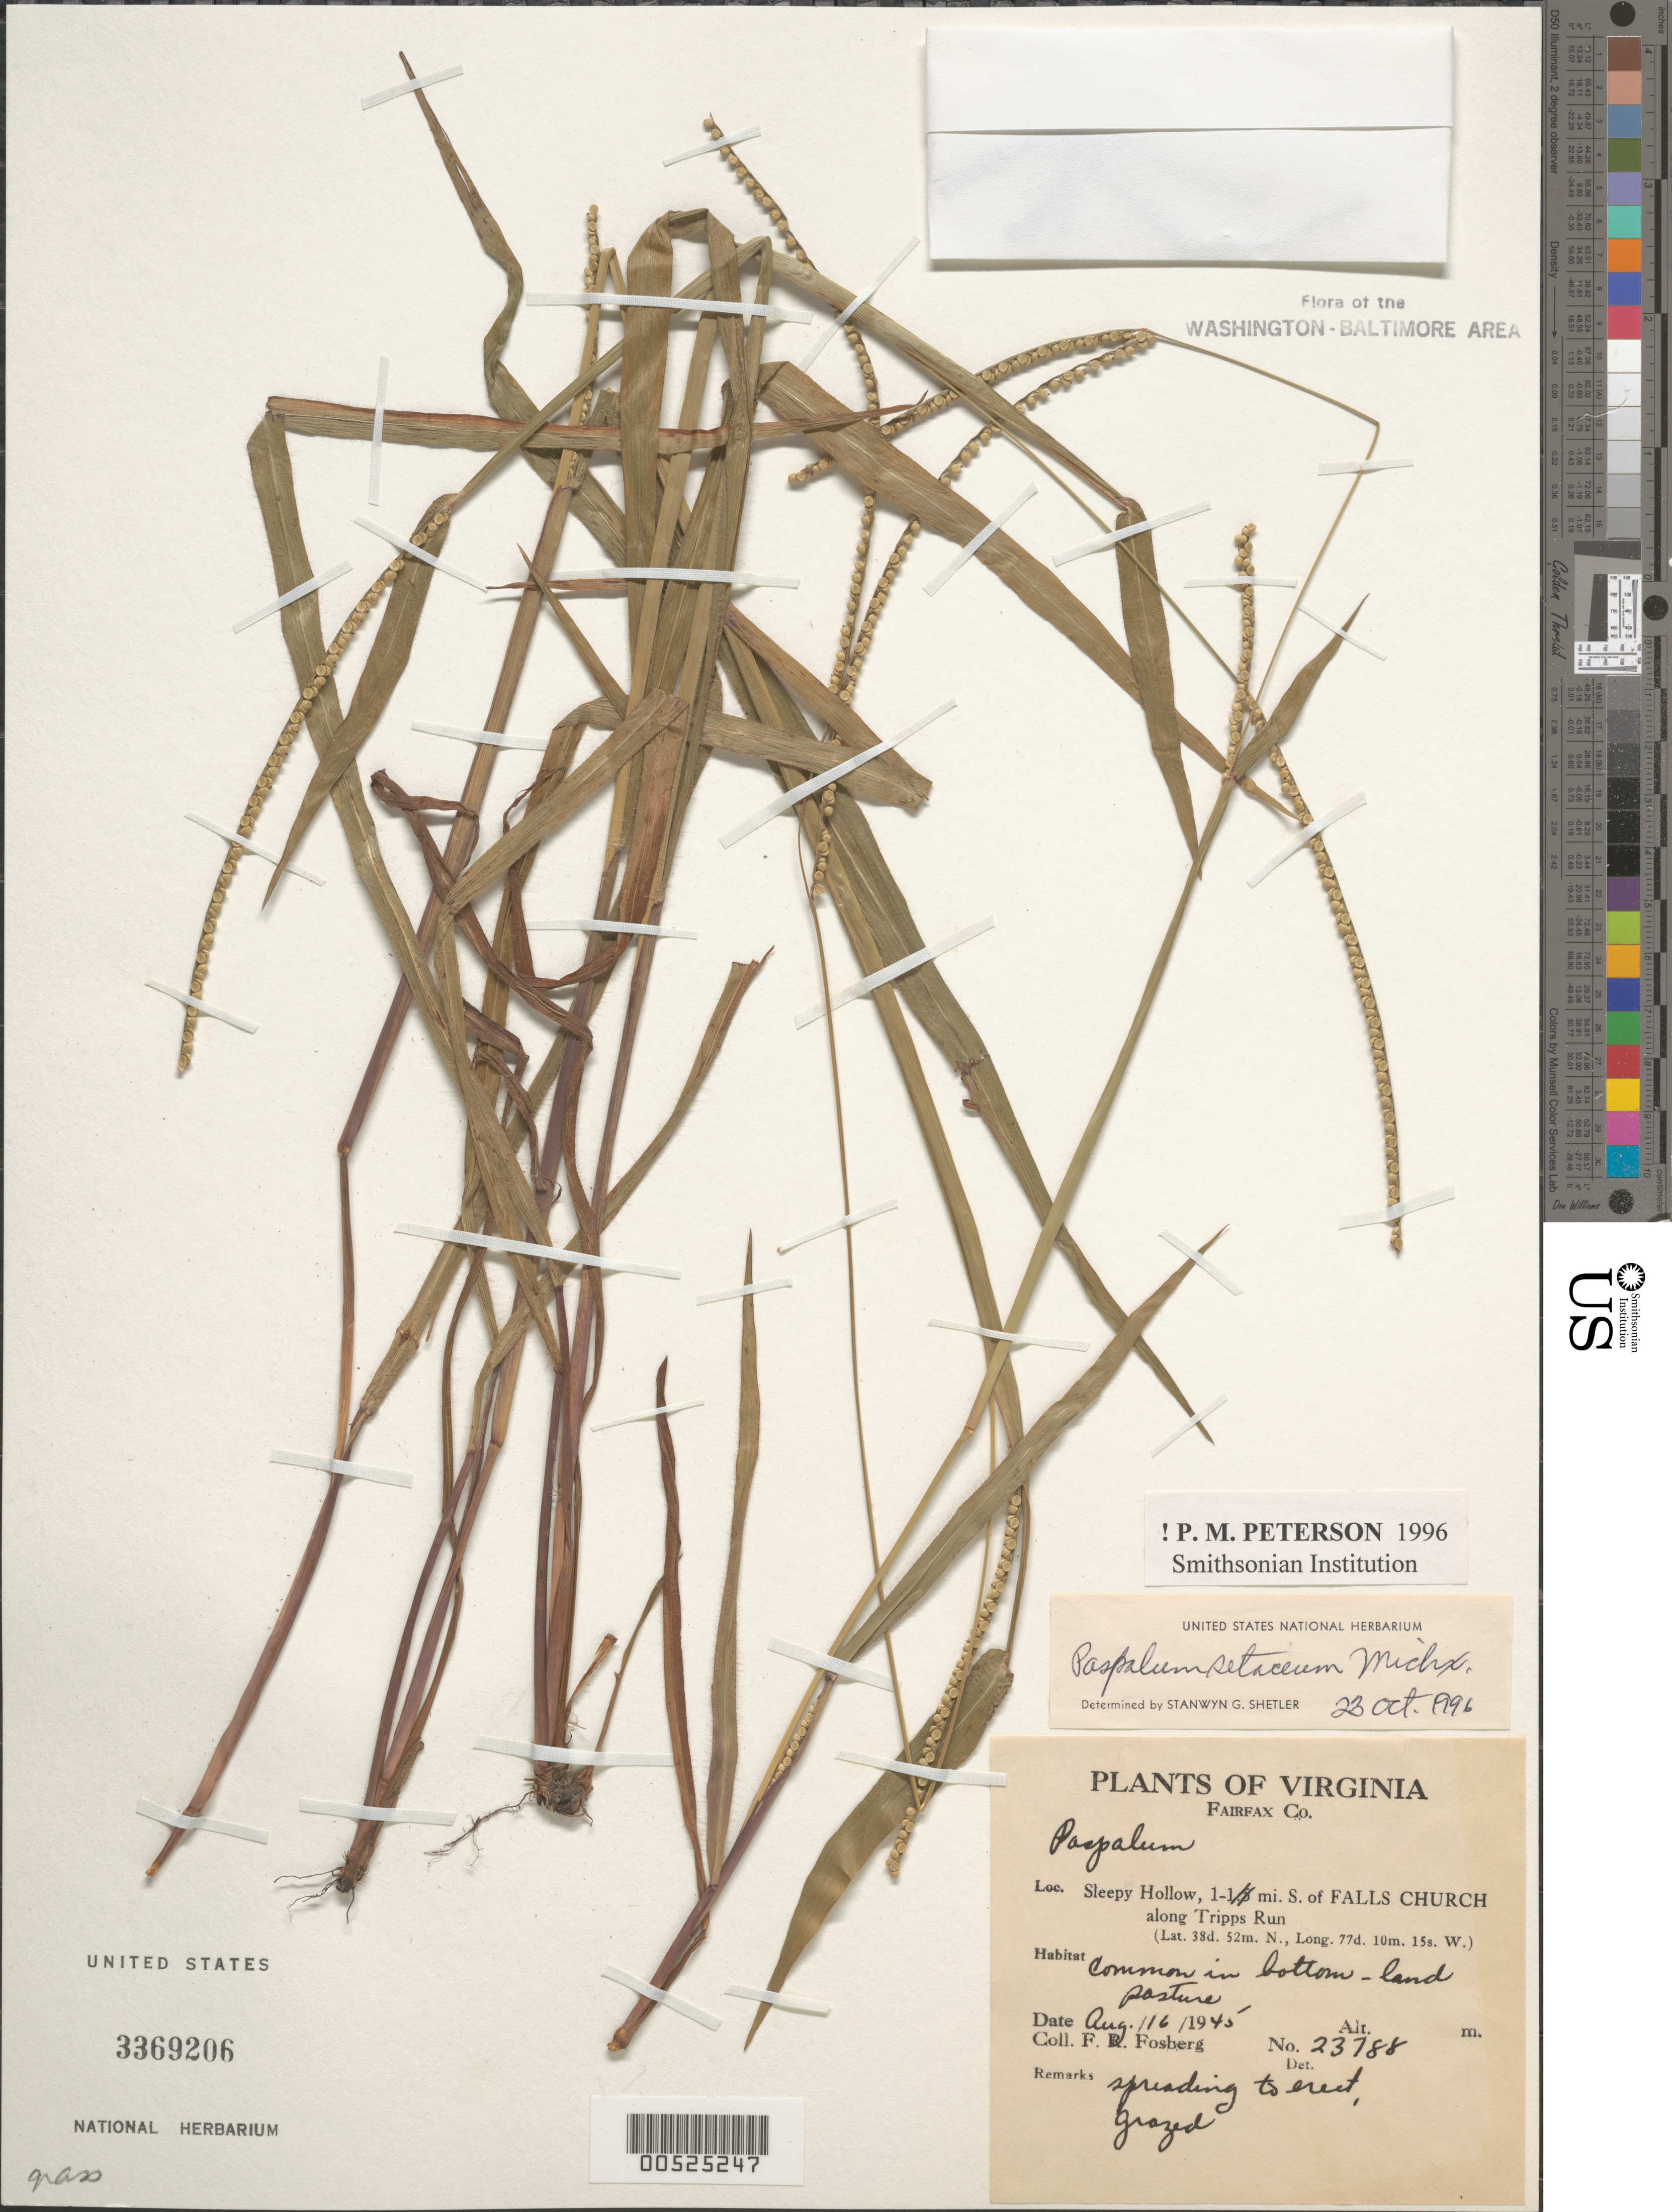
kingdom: Plantae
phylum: Tracheophyta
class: Liliopsida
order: Poales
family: Poaceae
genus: Paspalum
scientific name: Paspalum setaceum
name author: Michx.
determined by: Shetler, Stanwyn G., (US), NMNH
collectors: F. R. Fosberg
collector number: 23788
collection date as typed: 16 Aug 1945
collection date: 1945-08-16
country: United States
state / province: Virginia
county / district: Fairfax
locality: Sleepy Hollow, 1 mi. S of Falls Church along Tripps Run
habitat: Common in bottomland pasture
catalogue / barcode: US 3369206